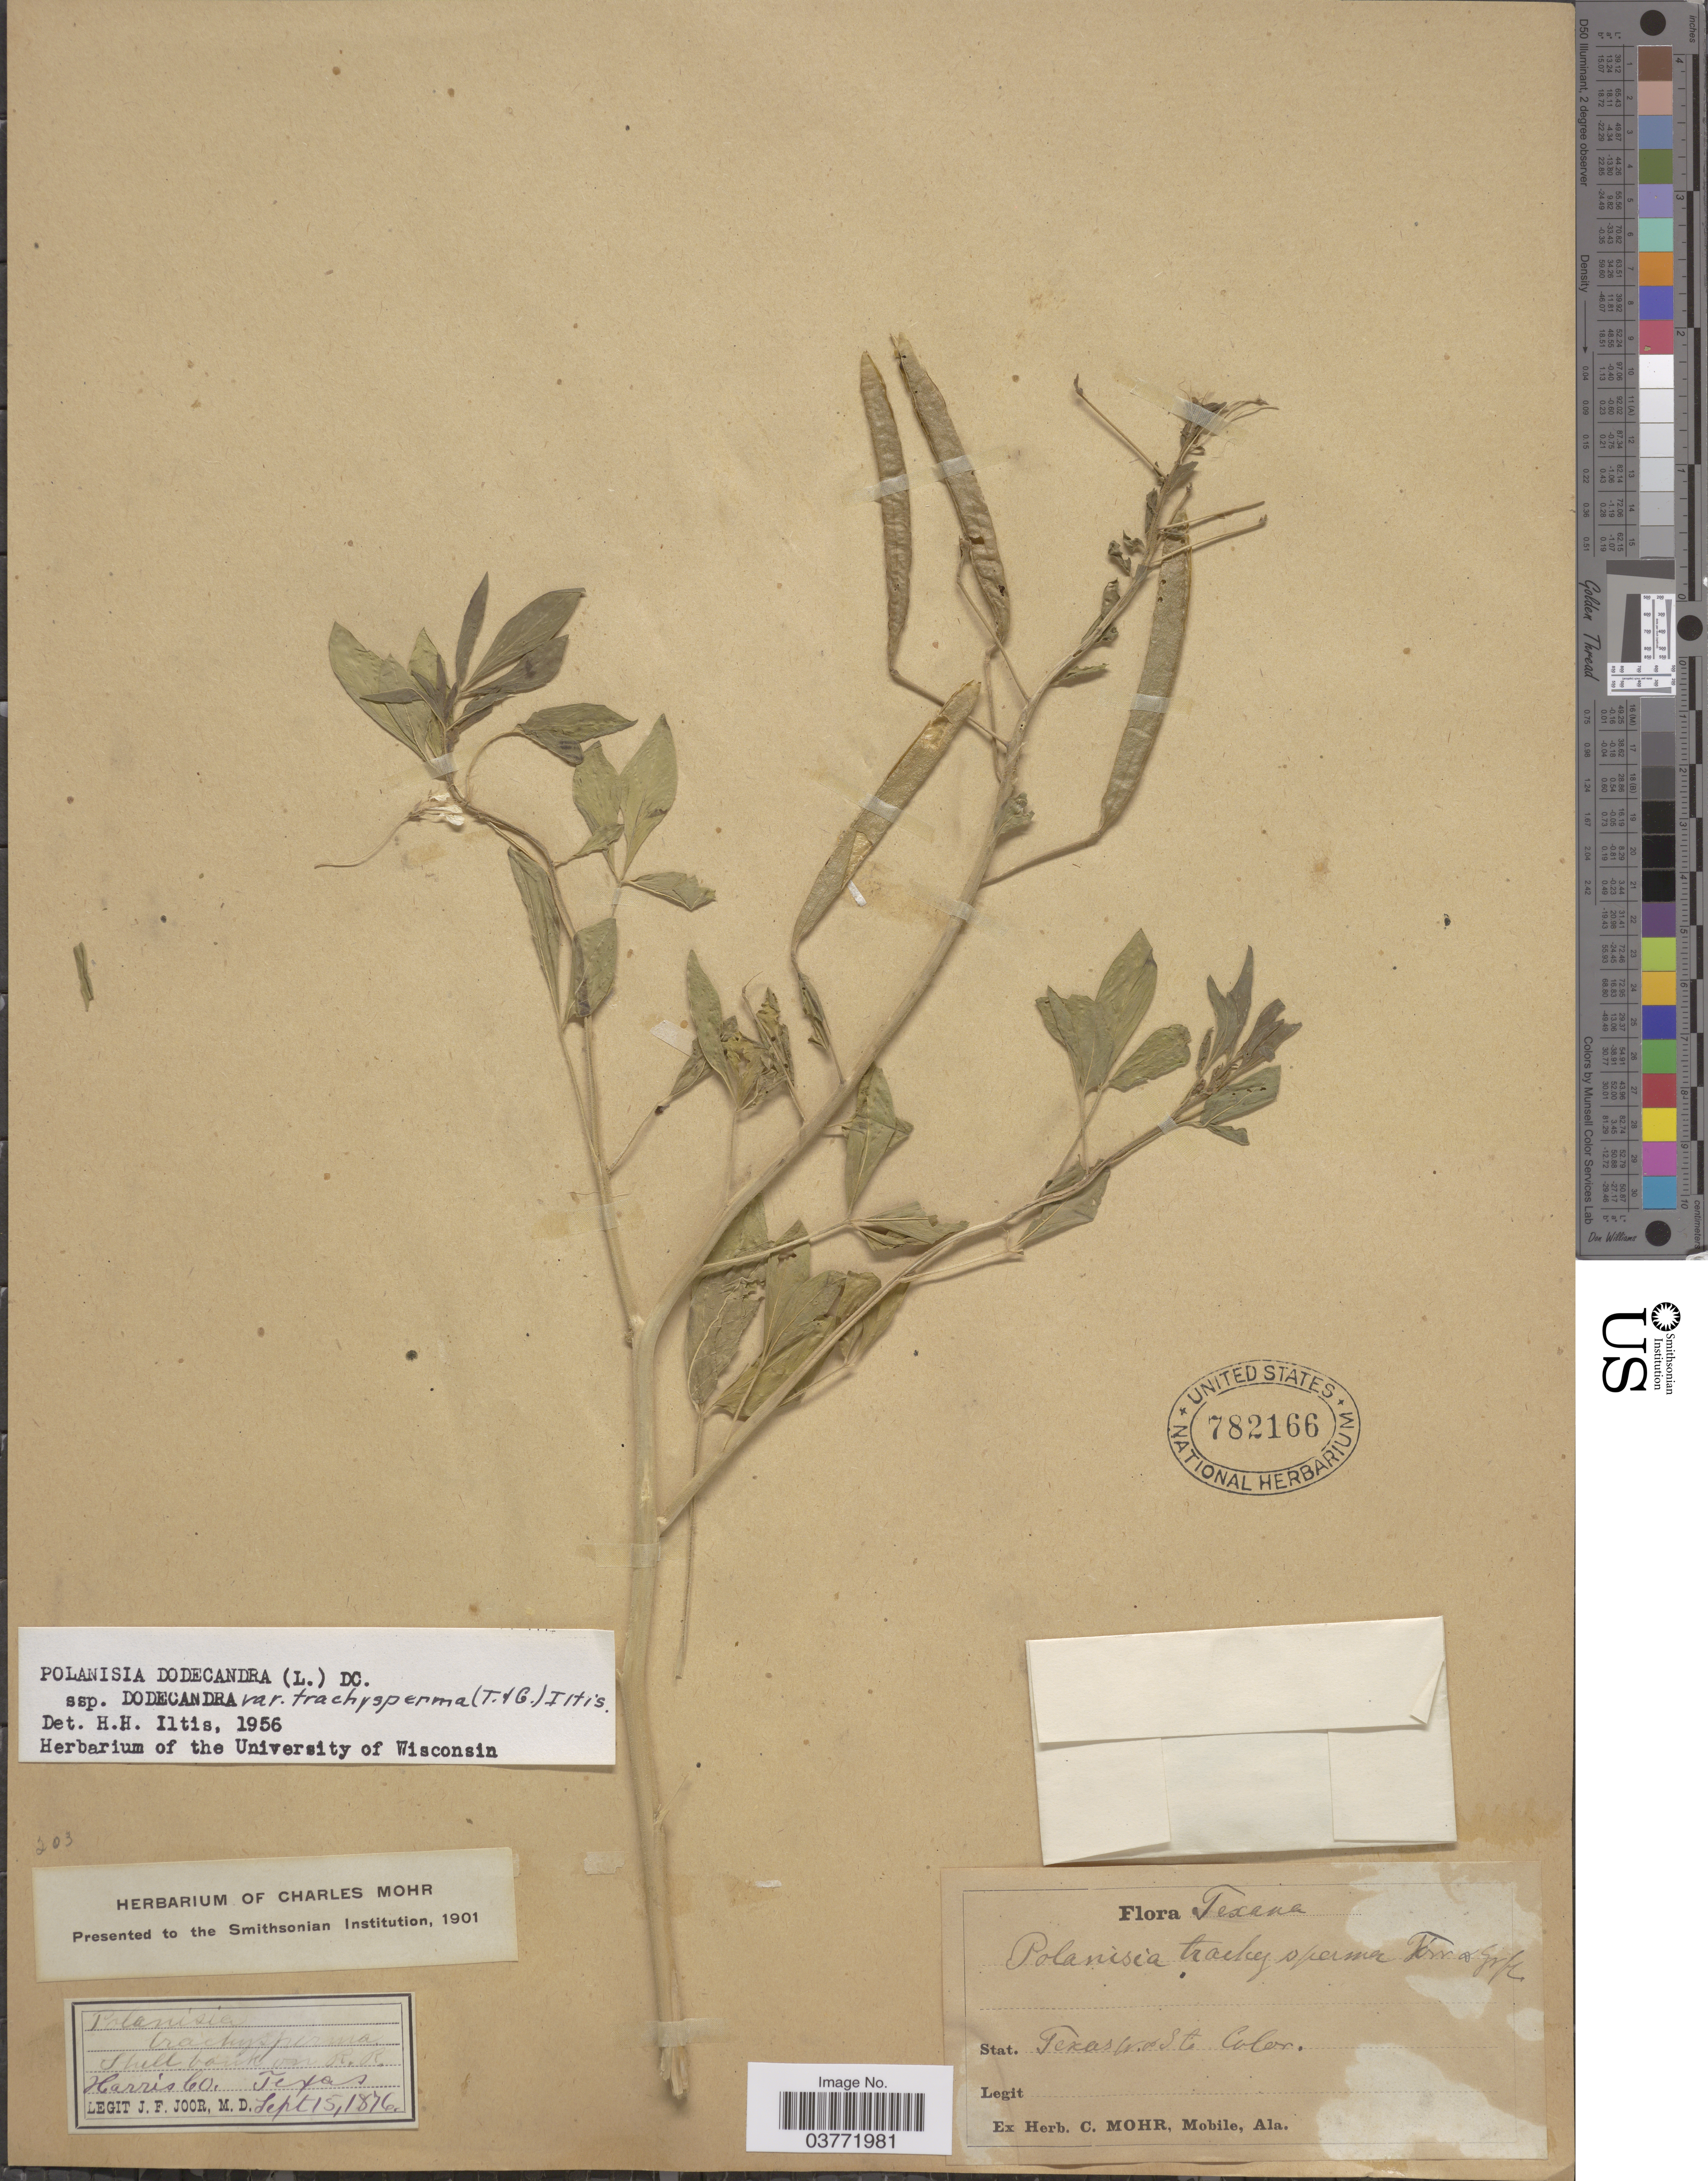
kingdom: Plantae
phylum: Tracheophyta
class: Magnoliopsida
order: Brassicales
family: Cleomaceae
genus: Polanisia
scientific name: Polanisia trachysperma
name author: Torr. & A. Gray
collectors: J. F. Joor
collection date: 1876-09-15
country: United States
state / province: Texas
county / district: Harris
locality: Shell bank on R. R. Harris Co.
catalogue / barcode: US 782166